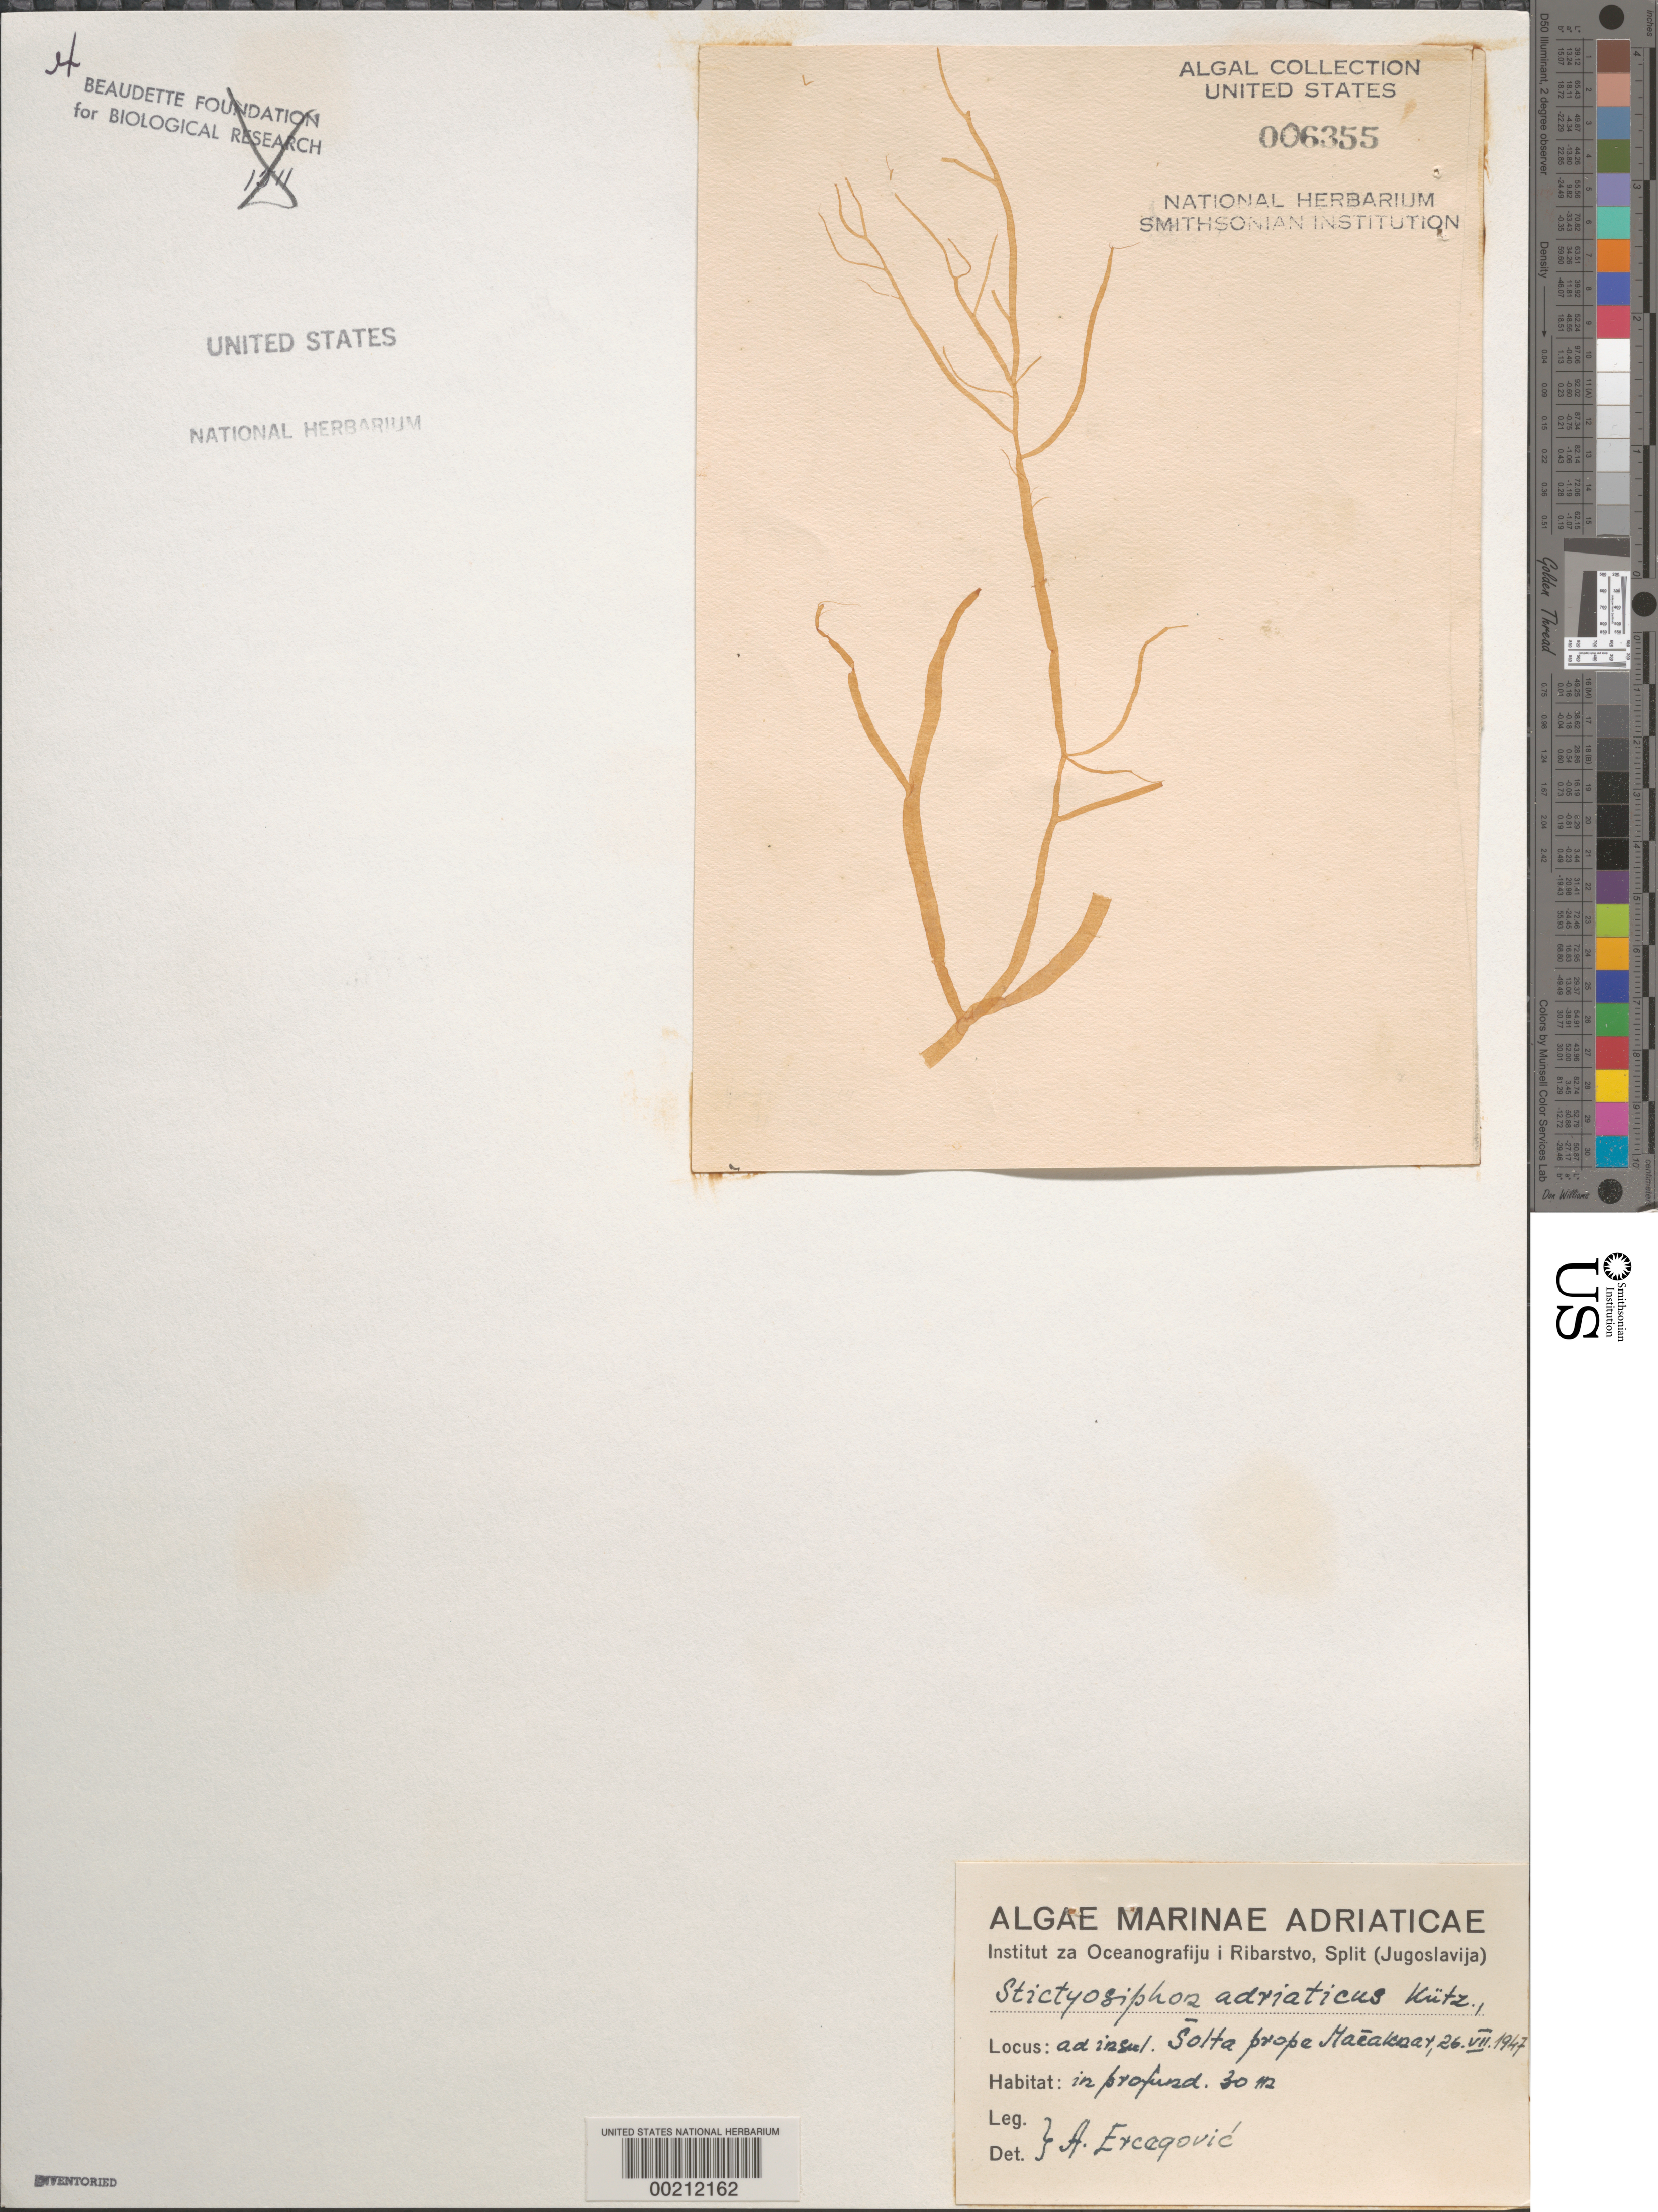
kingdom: Chromista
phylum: Ochrophyta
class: Phaeophyceae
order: Ectocarpales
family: Chordariaceae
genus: Stictyosiphon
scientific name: Stictyosiphon adriaticus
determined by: Ercegovic, A.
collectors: A. Ercegovic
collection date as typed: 26 Jul 1947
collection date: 1947-07-26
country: Croatia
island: Solta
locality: Near Macakrar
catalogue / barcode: US 6355